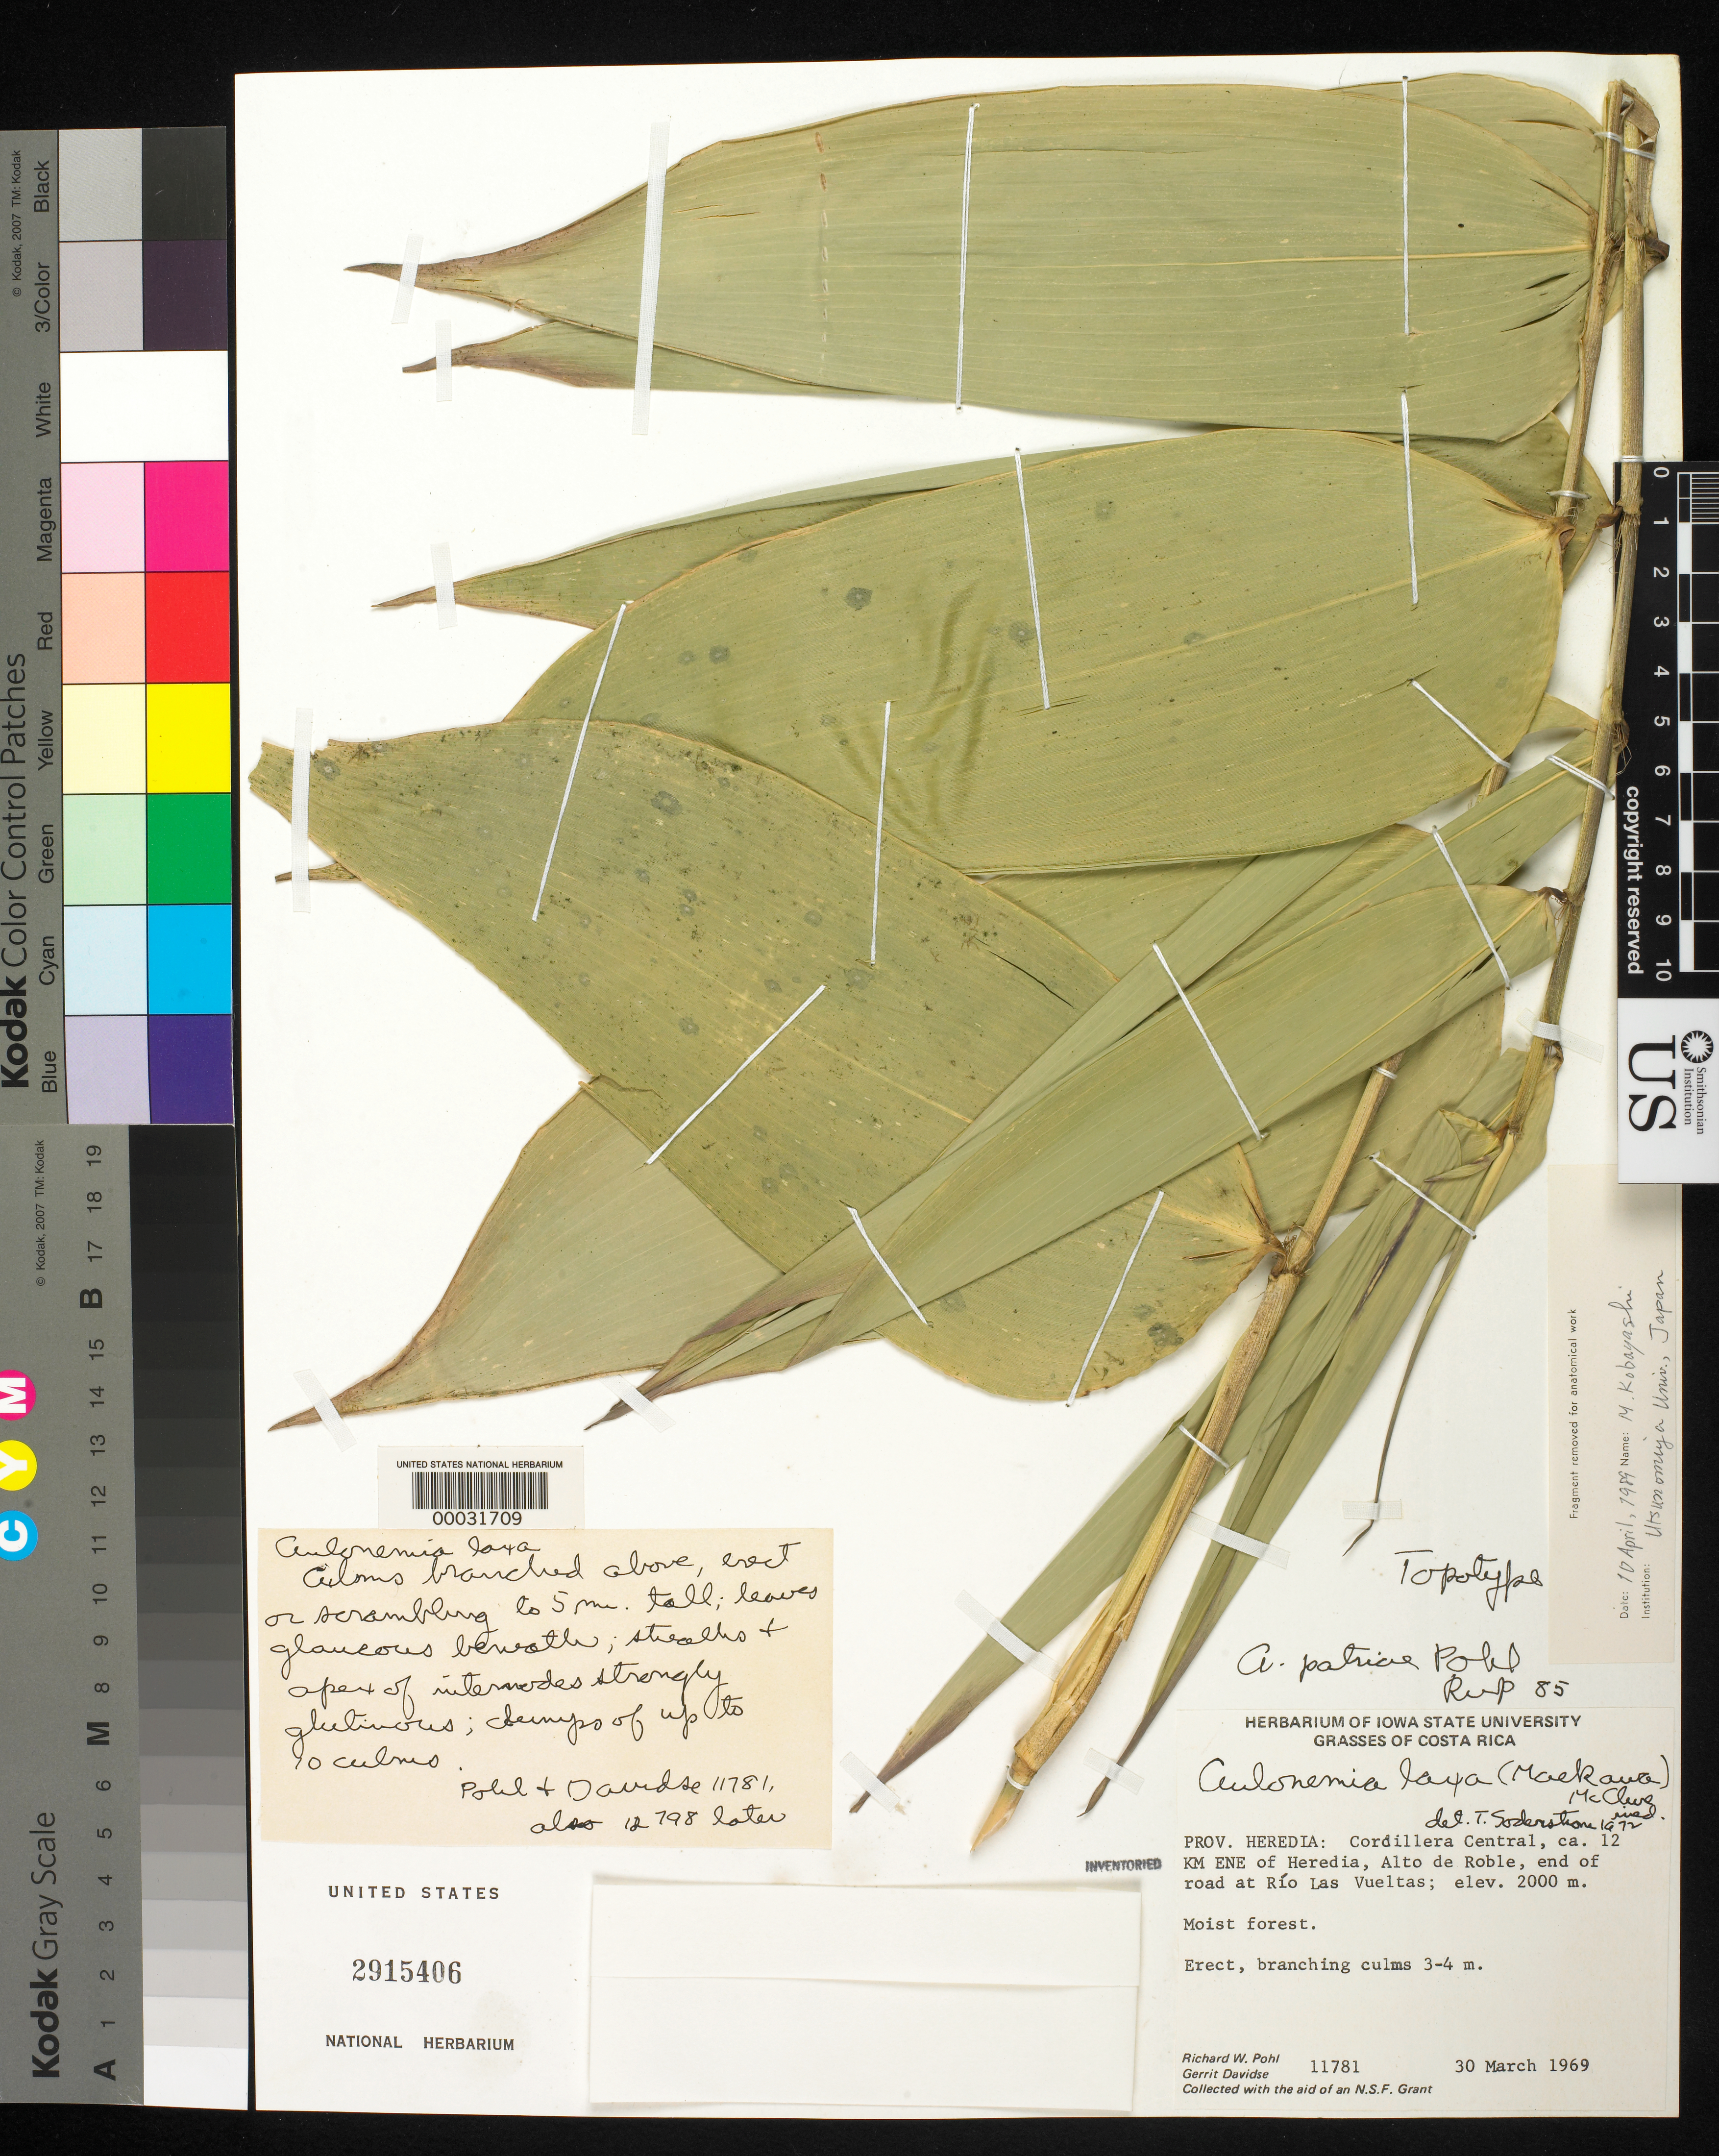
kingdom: Plantae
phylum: Tracheophyta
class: Liliopsida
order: Poales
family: Poaceae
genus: Aulonemia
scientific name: Aulonemia patriae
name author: R.W. Pohl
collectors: R. W. Pohl & G. Davidse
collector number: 11781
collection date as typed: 30 Mar 1969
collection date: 1969-03-30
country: Costa Rica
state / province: Heredia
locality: Alto de roble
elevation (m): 2000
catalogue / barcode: US 2915406